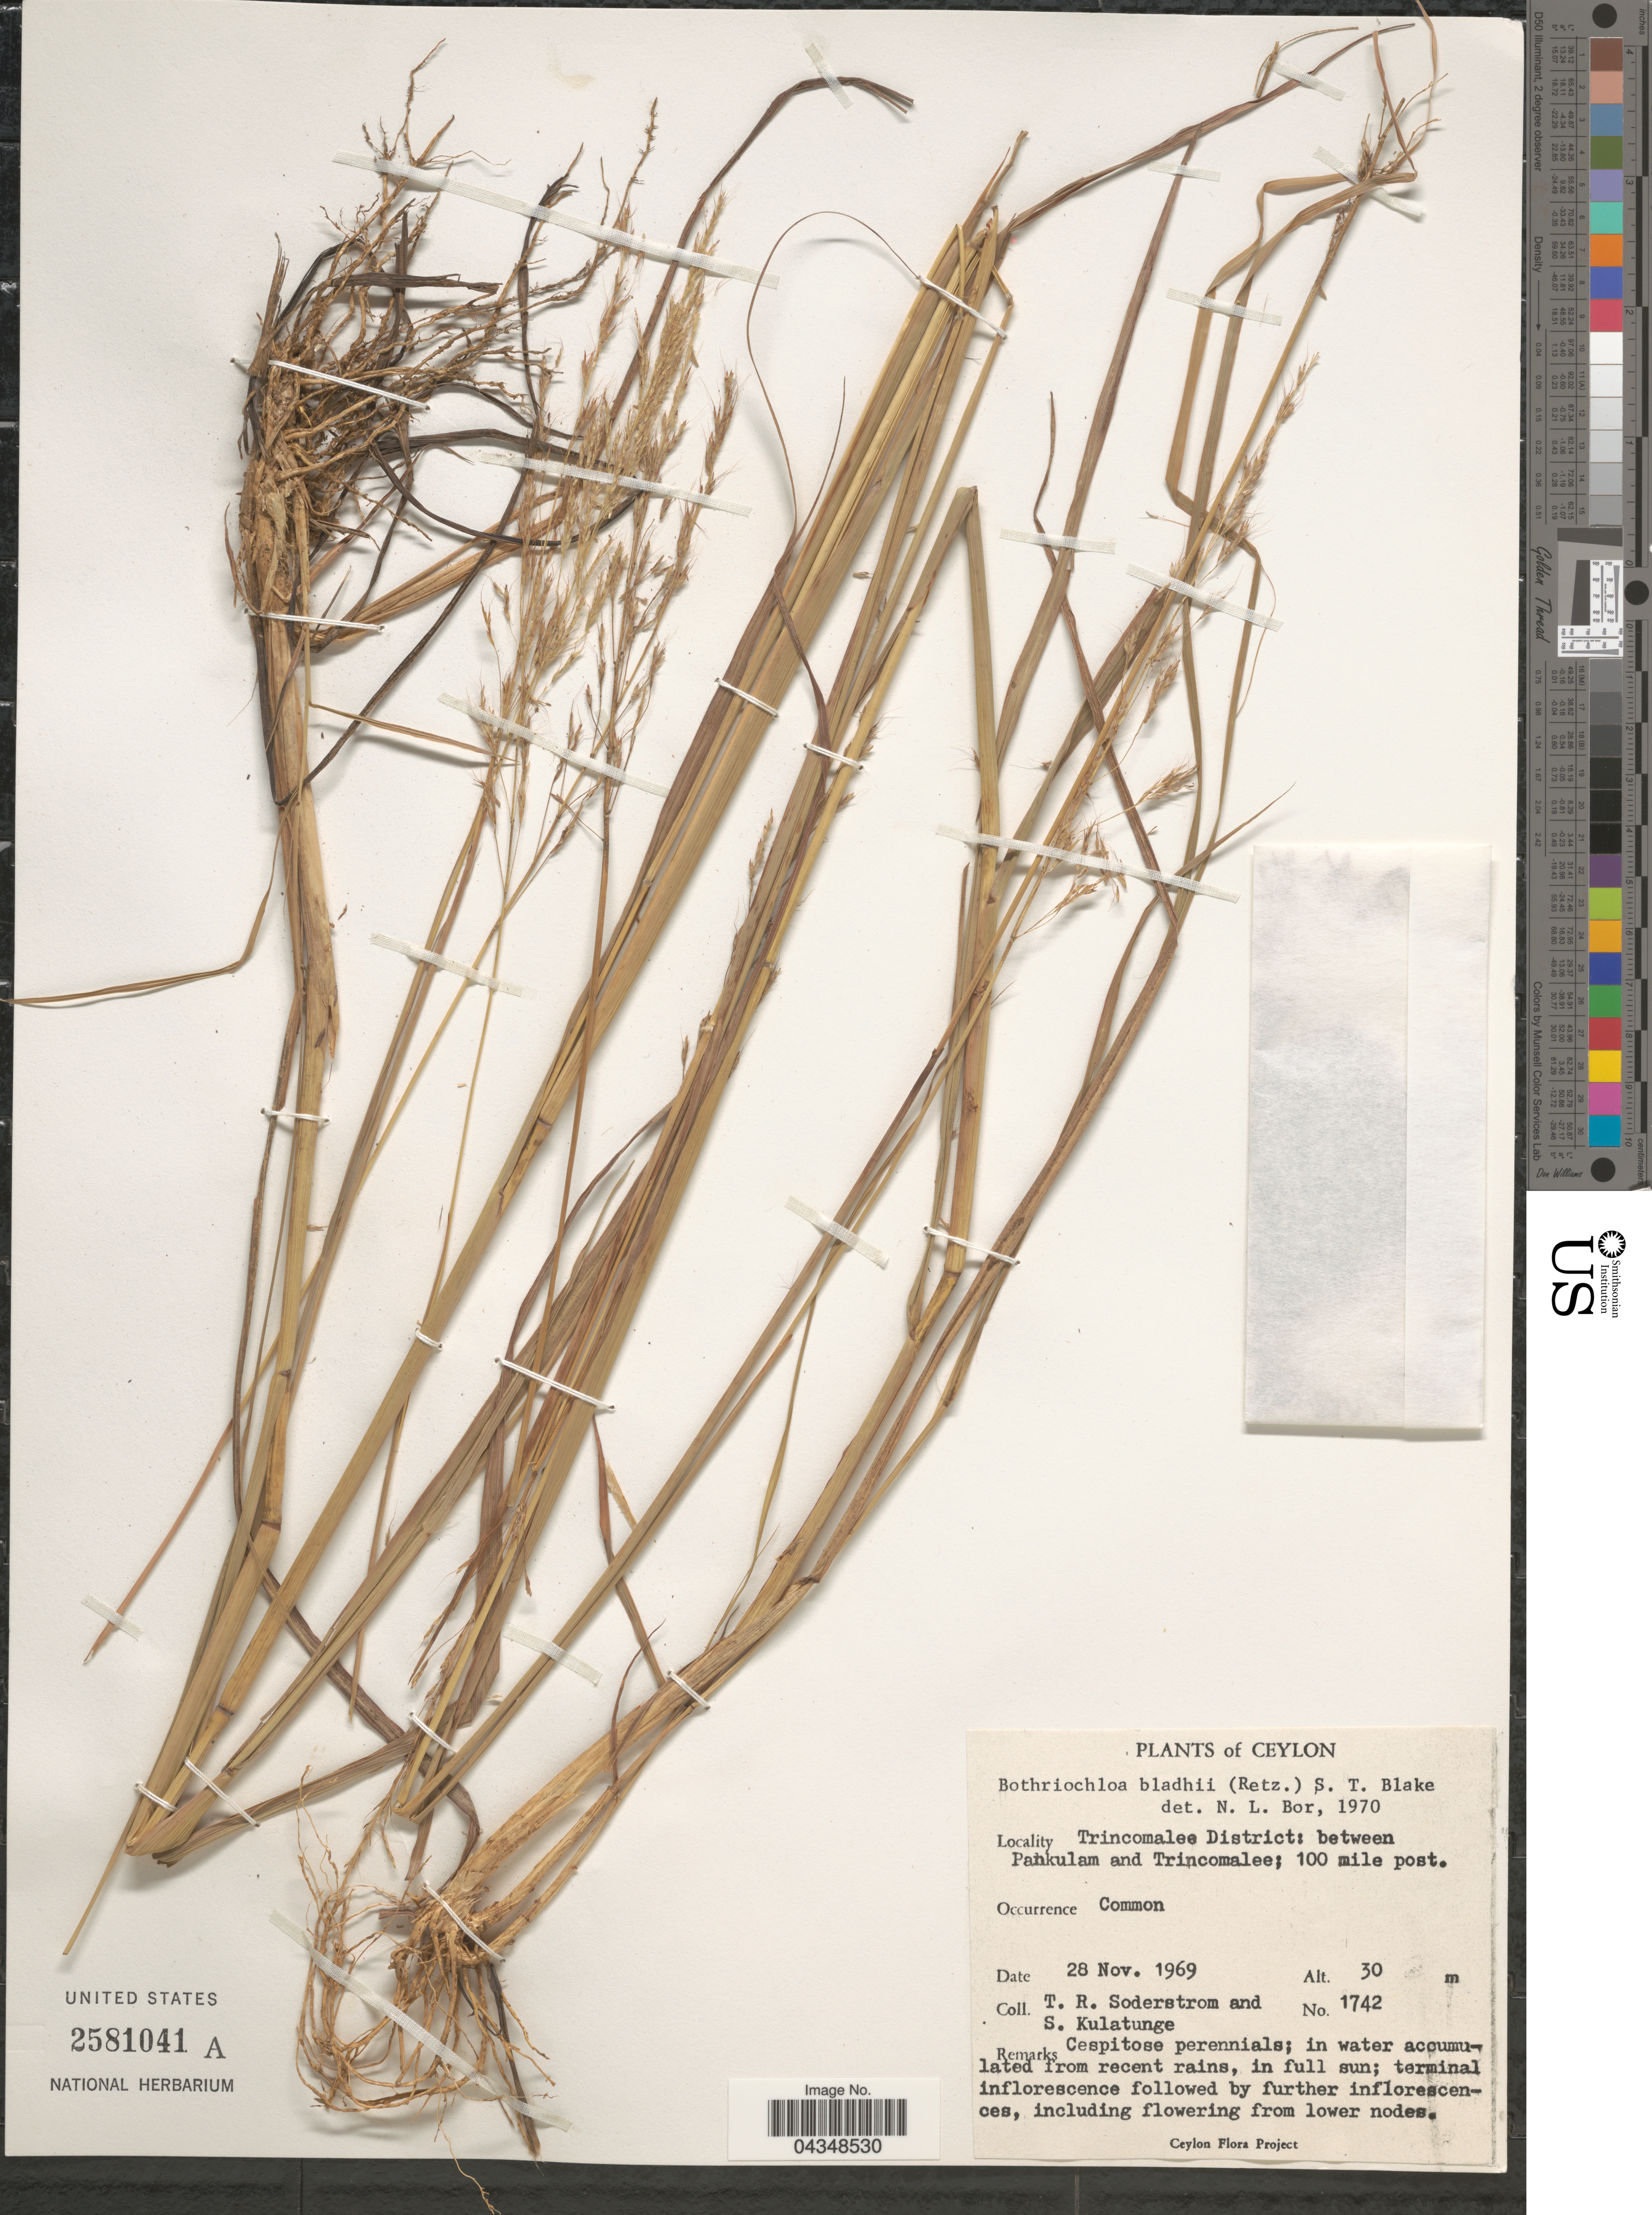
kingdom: Plantae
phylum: Tracheophyta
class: Liliopsida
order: Poales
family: Poaceae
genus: Bothriochloa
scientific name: Bothriochloa bladhii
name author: (Retz.) S.T. Blake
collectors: T. R. Soderstrom & S. Kulatunge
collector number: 1742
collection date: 1969-11-28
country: Sri Lanka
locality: Ceylon. Trincomalee District: between Pankulam and Trincomalee; 100 mile post.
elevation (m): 30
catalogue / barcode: US 2581041A